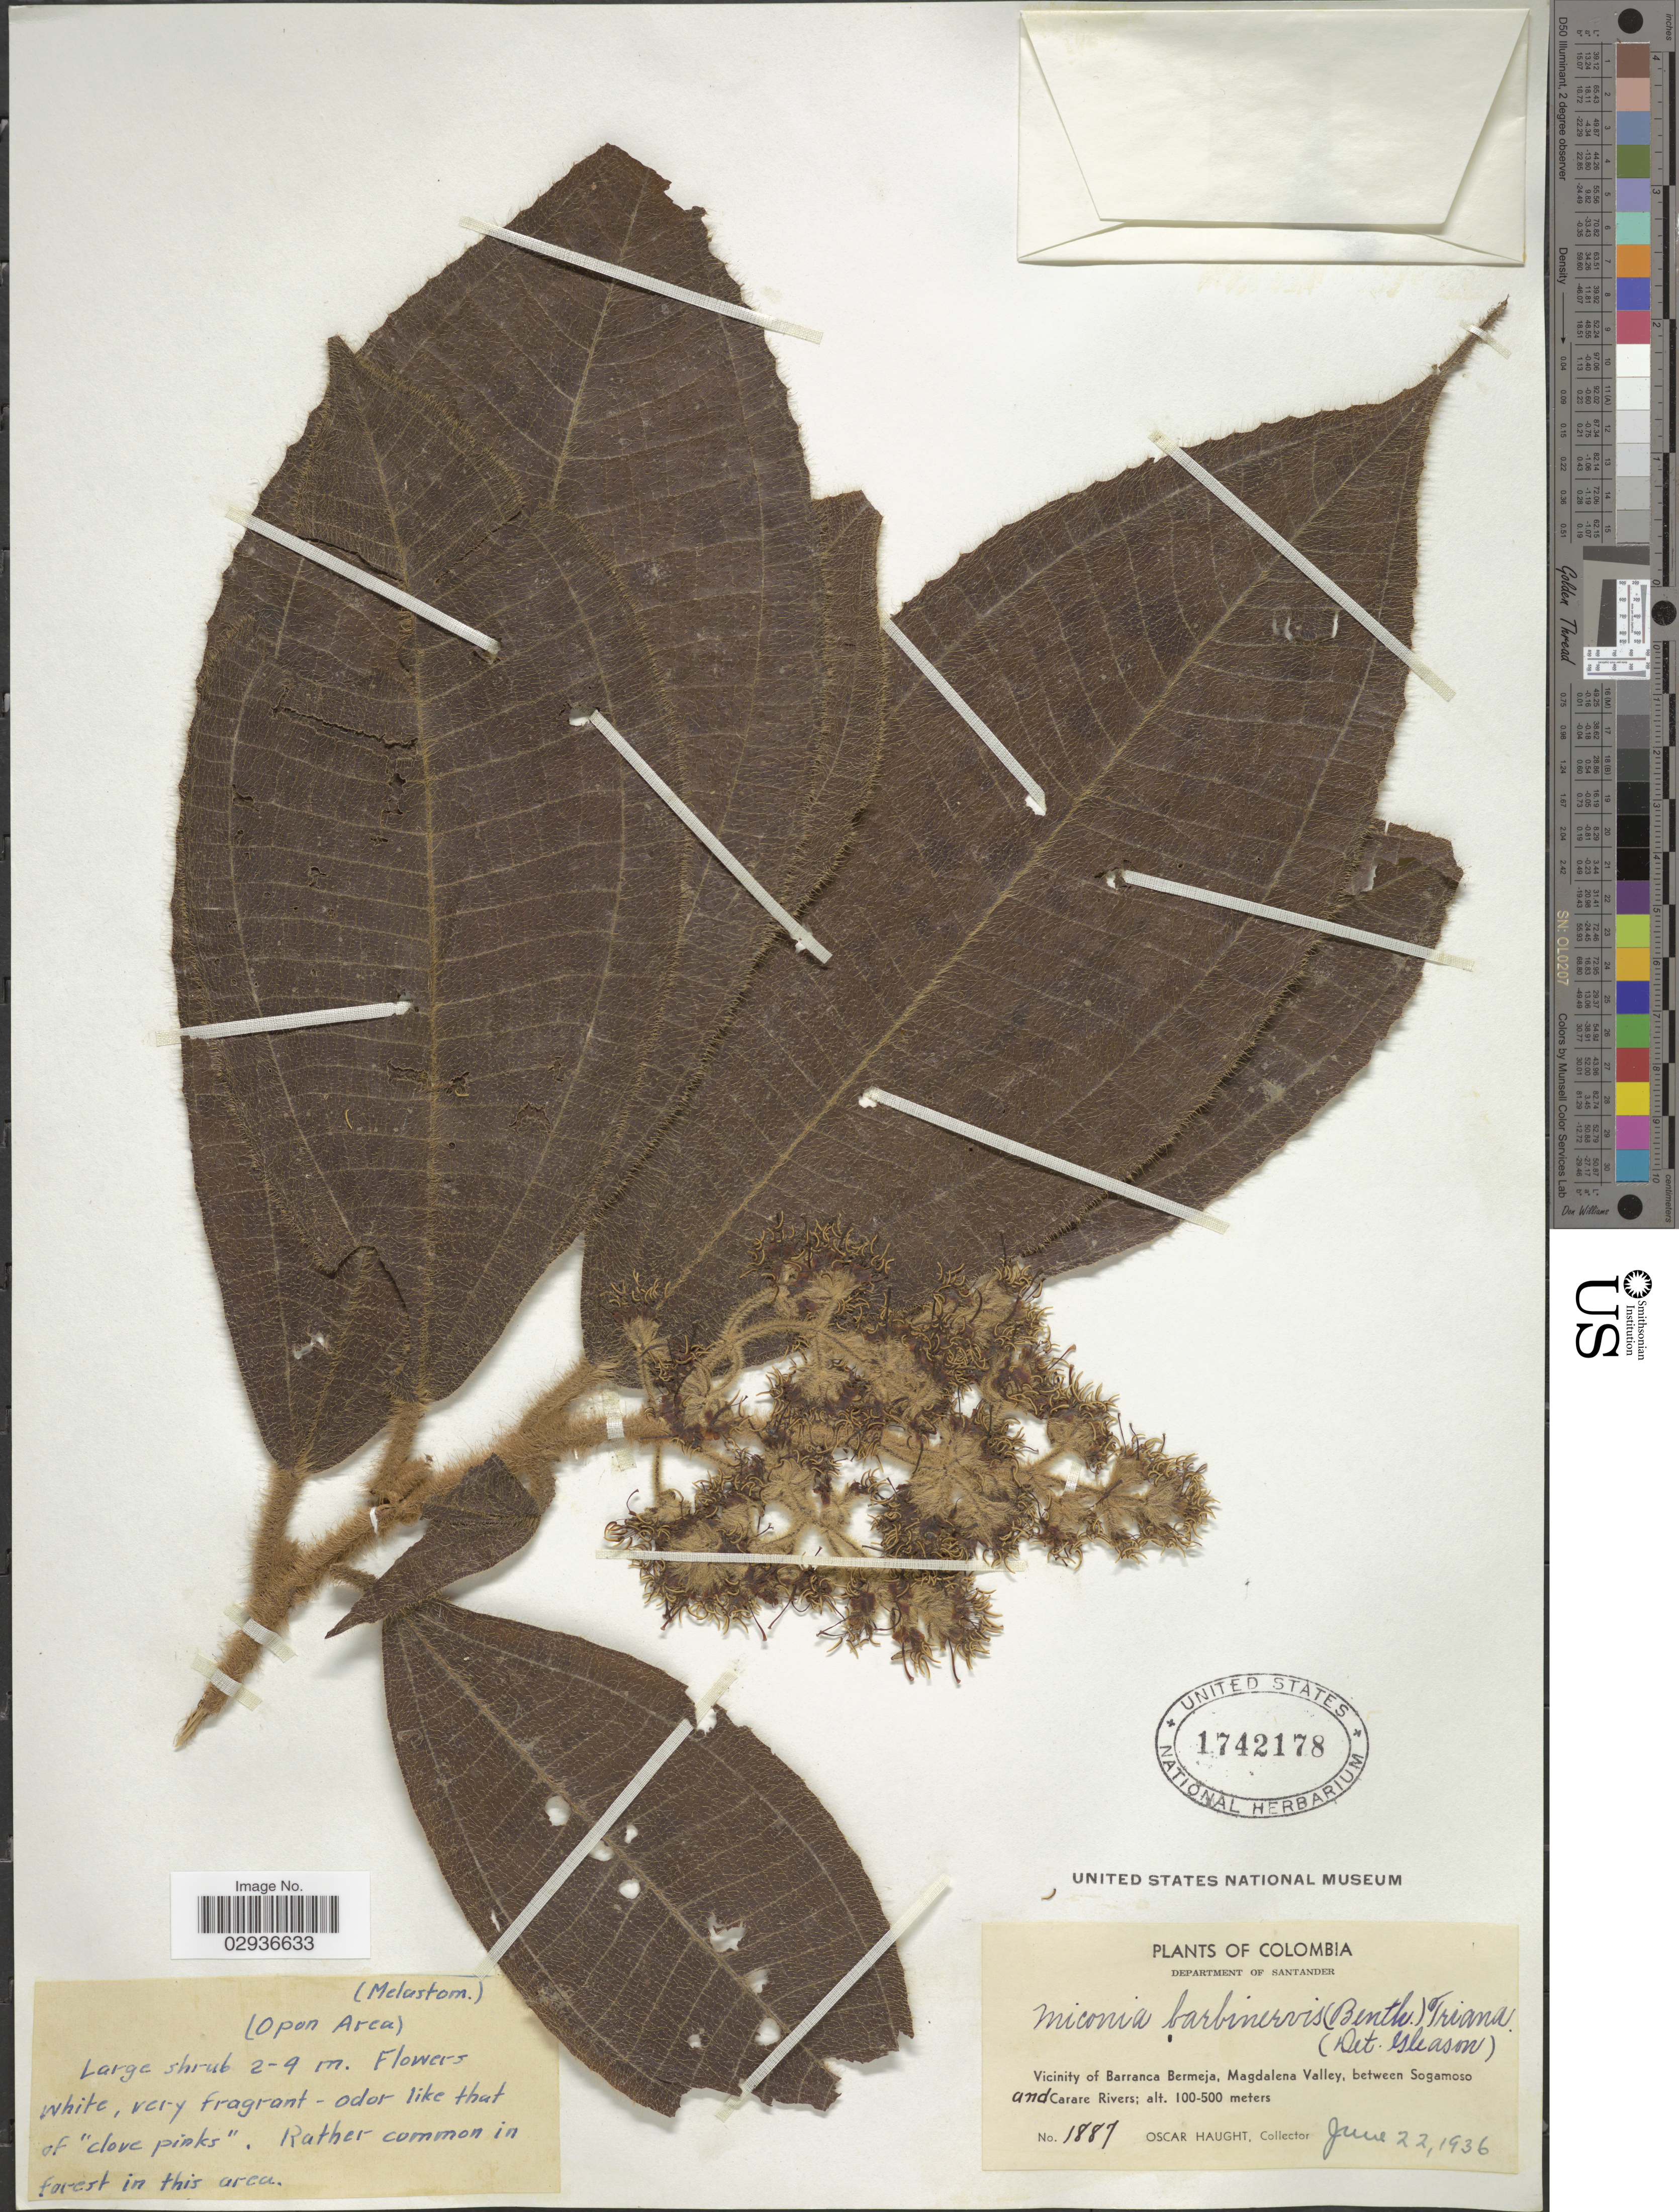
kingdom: Plantae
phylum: Tracheophyta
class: Magnoliopsida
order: Myrtales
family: Melastomataceae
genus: Miconia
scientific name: Miconia barbinervis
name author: (Benth.) Triana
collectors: O. L. Haught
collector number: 1887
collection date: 1936-06-22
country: Colombia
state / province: Santander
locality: Department of Santander, Vicinity of Barranca Bermeja, Magdalena Valley, between Sogamoso and Carare Rivers.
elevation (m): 100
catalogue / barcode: US 1742178